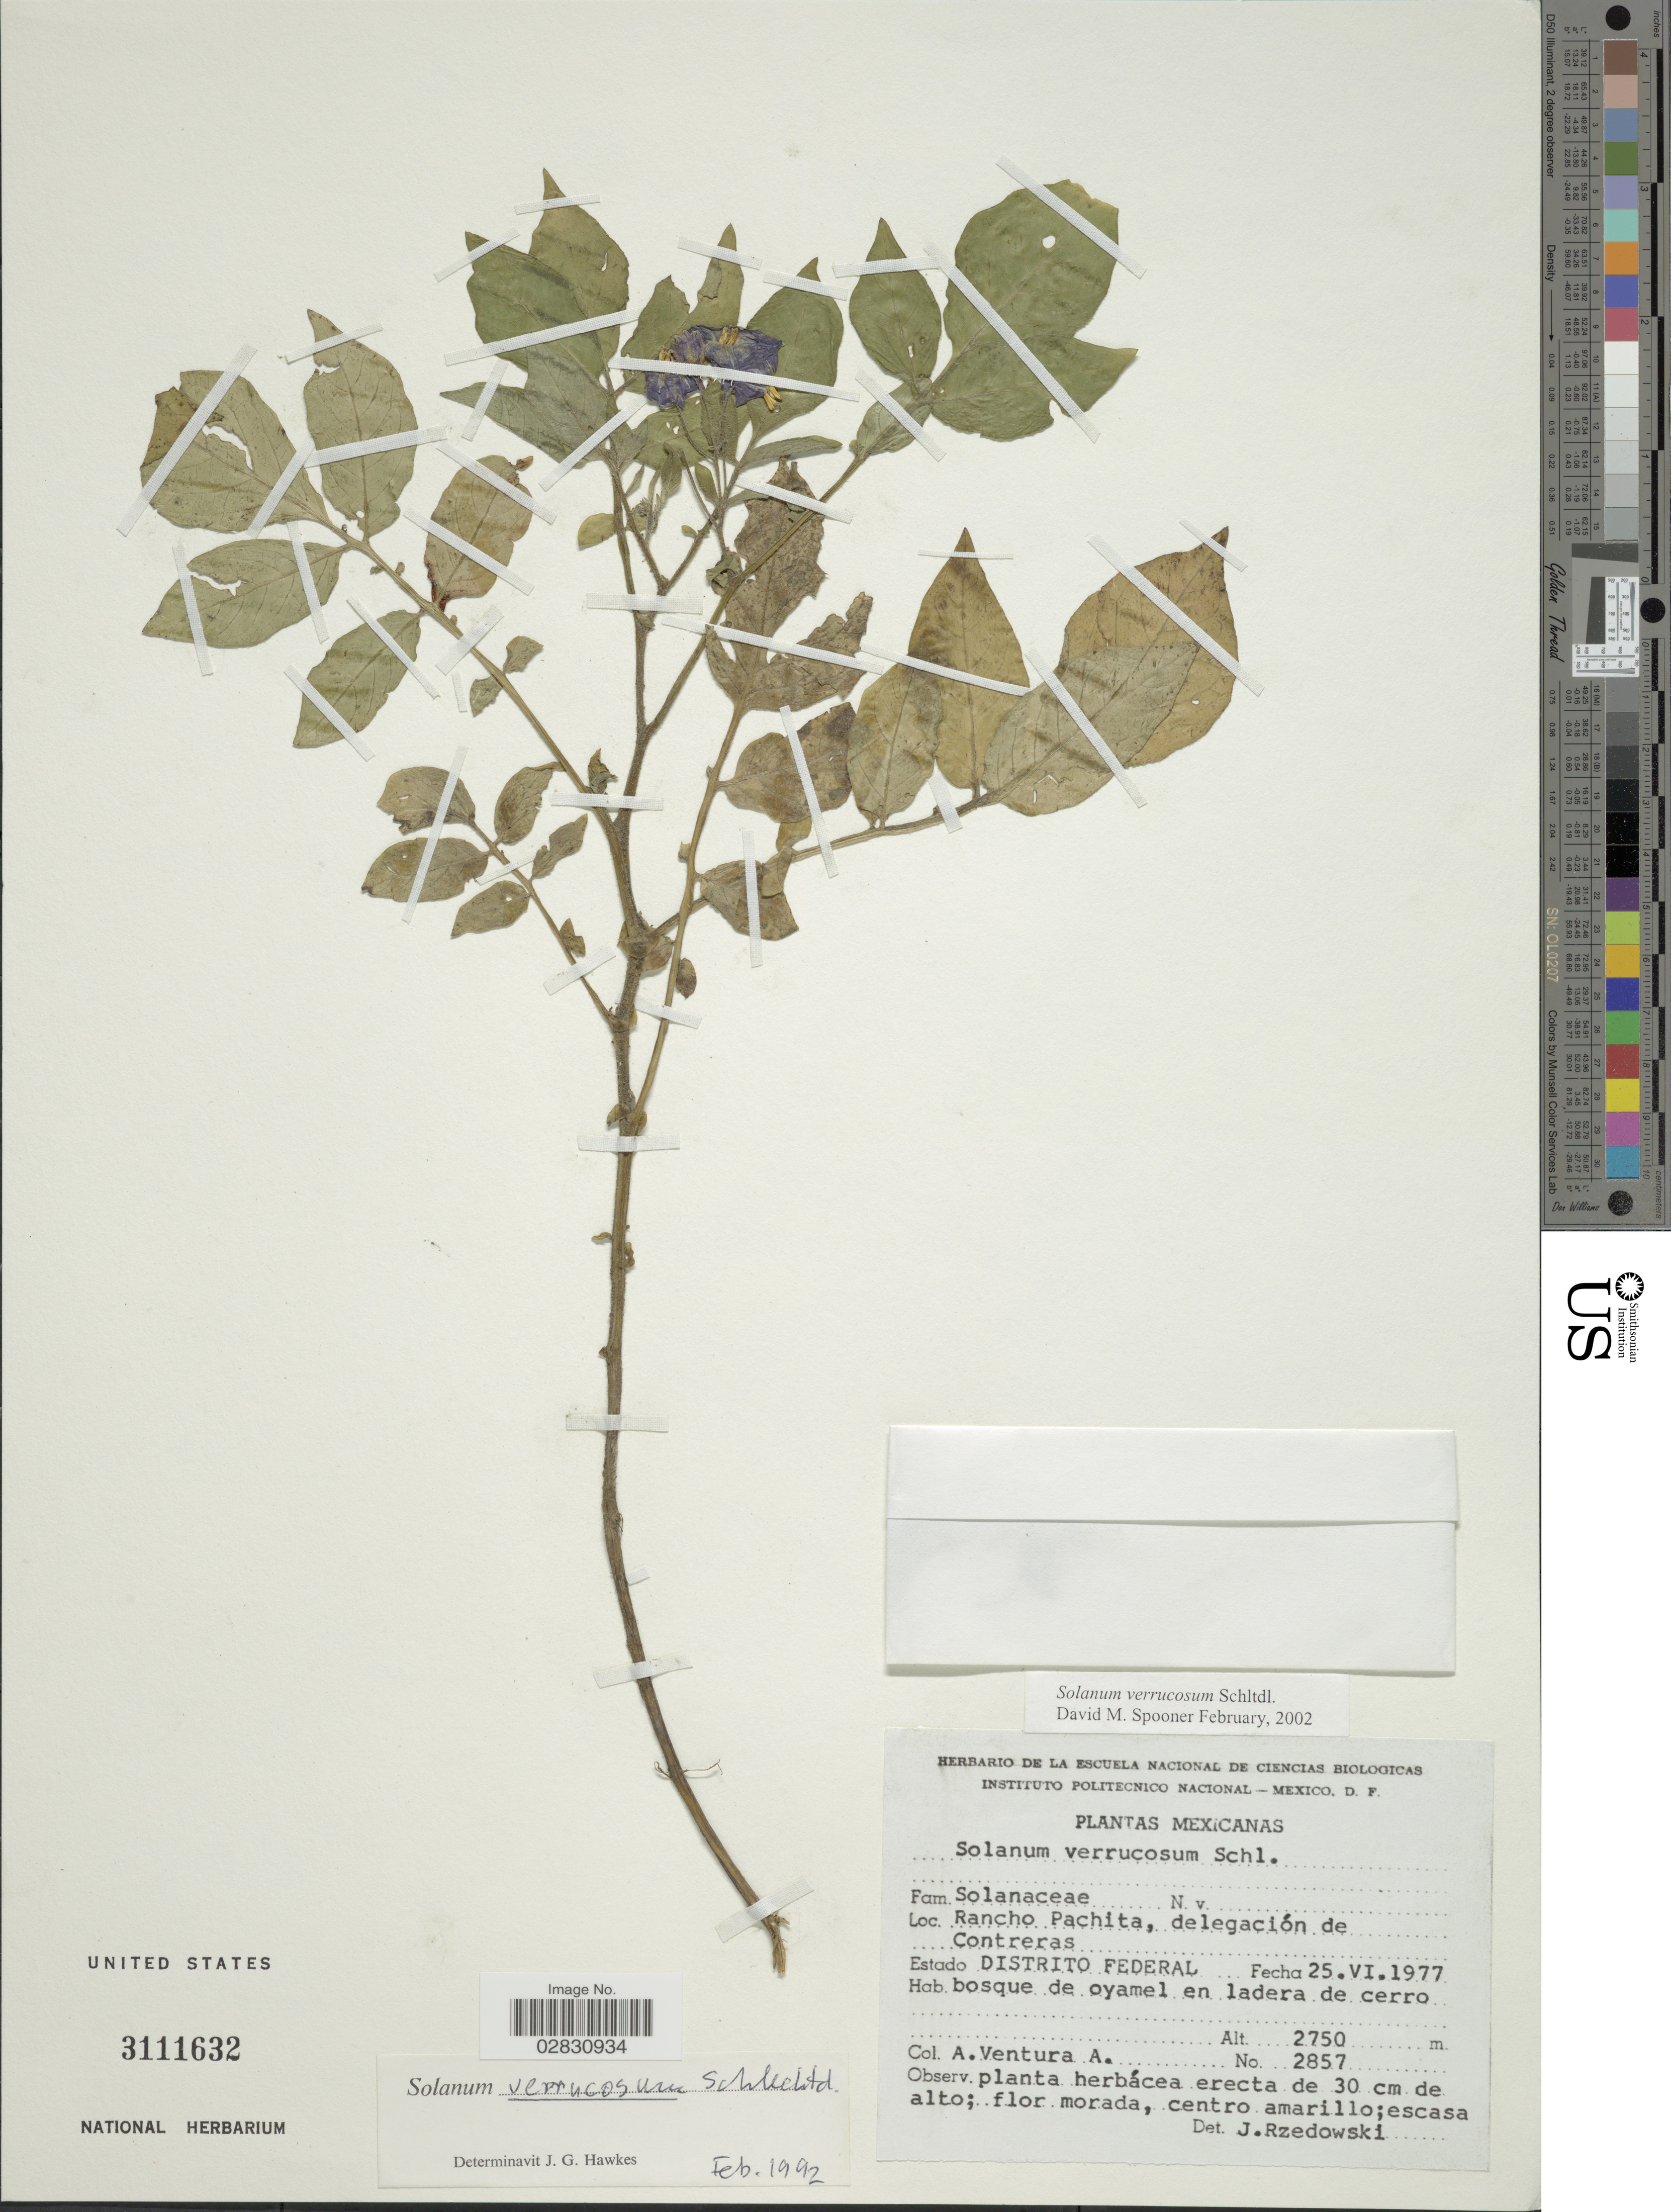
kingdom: Plantae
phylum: Tracheophyta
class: Magnoliopsida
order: Solanales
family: Solanaceae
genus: Solanum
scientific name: Solanum verrucosum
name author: Schltdl.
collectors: A. Ventura A.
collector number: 2857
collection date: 1977-06-25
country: Mexico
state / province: Distrito Federal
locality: Rancho Pachita, delegación de Contreras.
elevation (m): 2750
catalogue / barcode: US 3111632